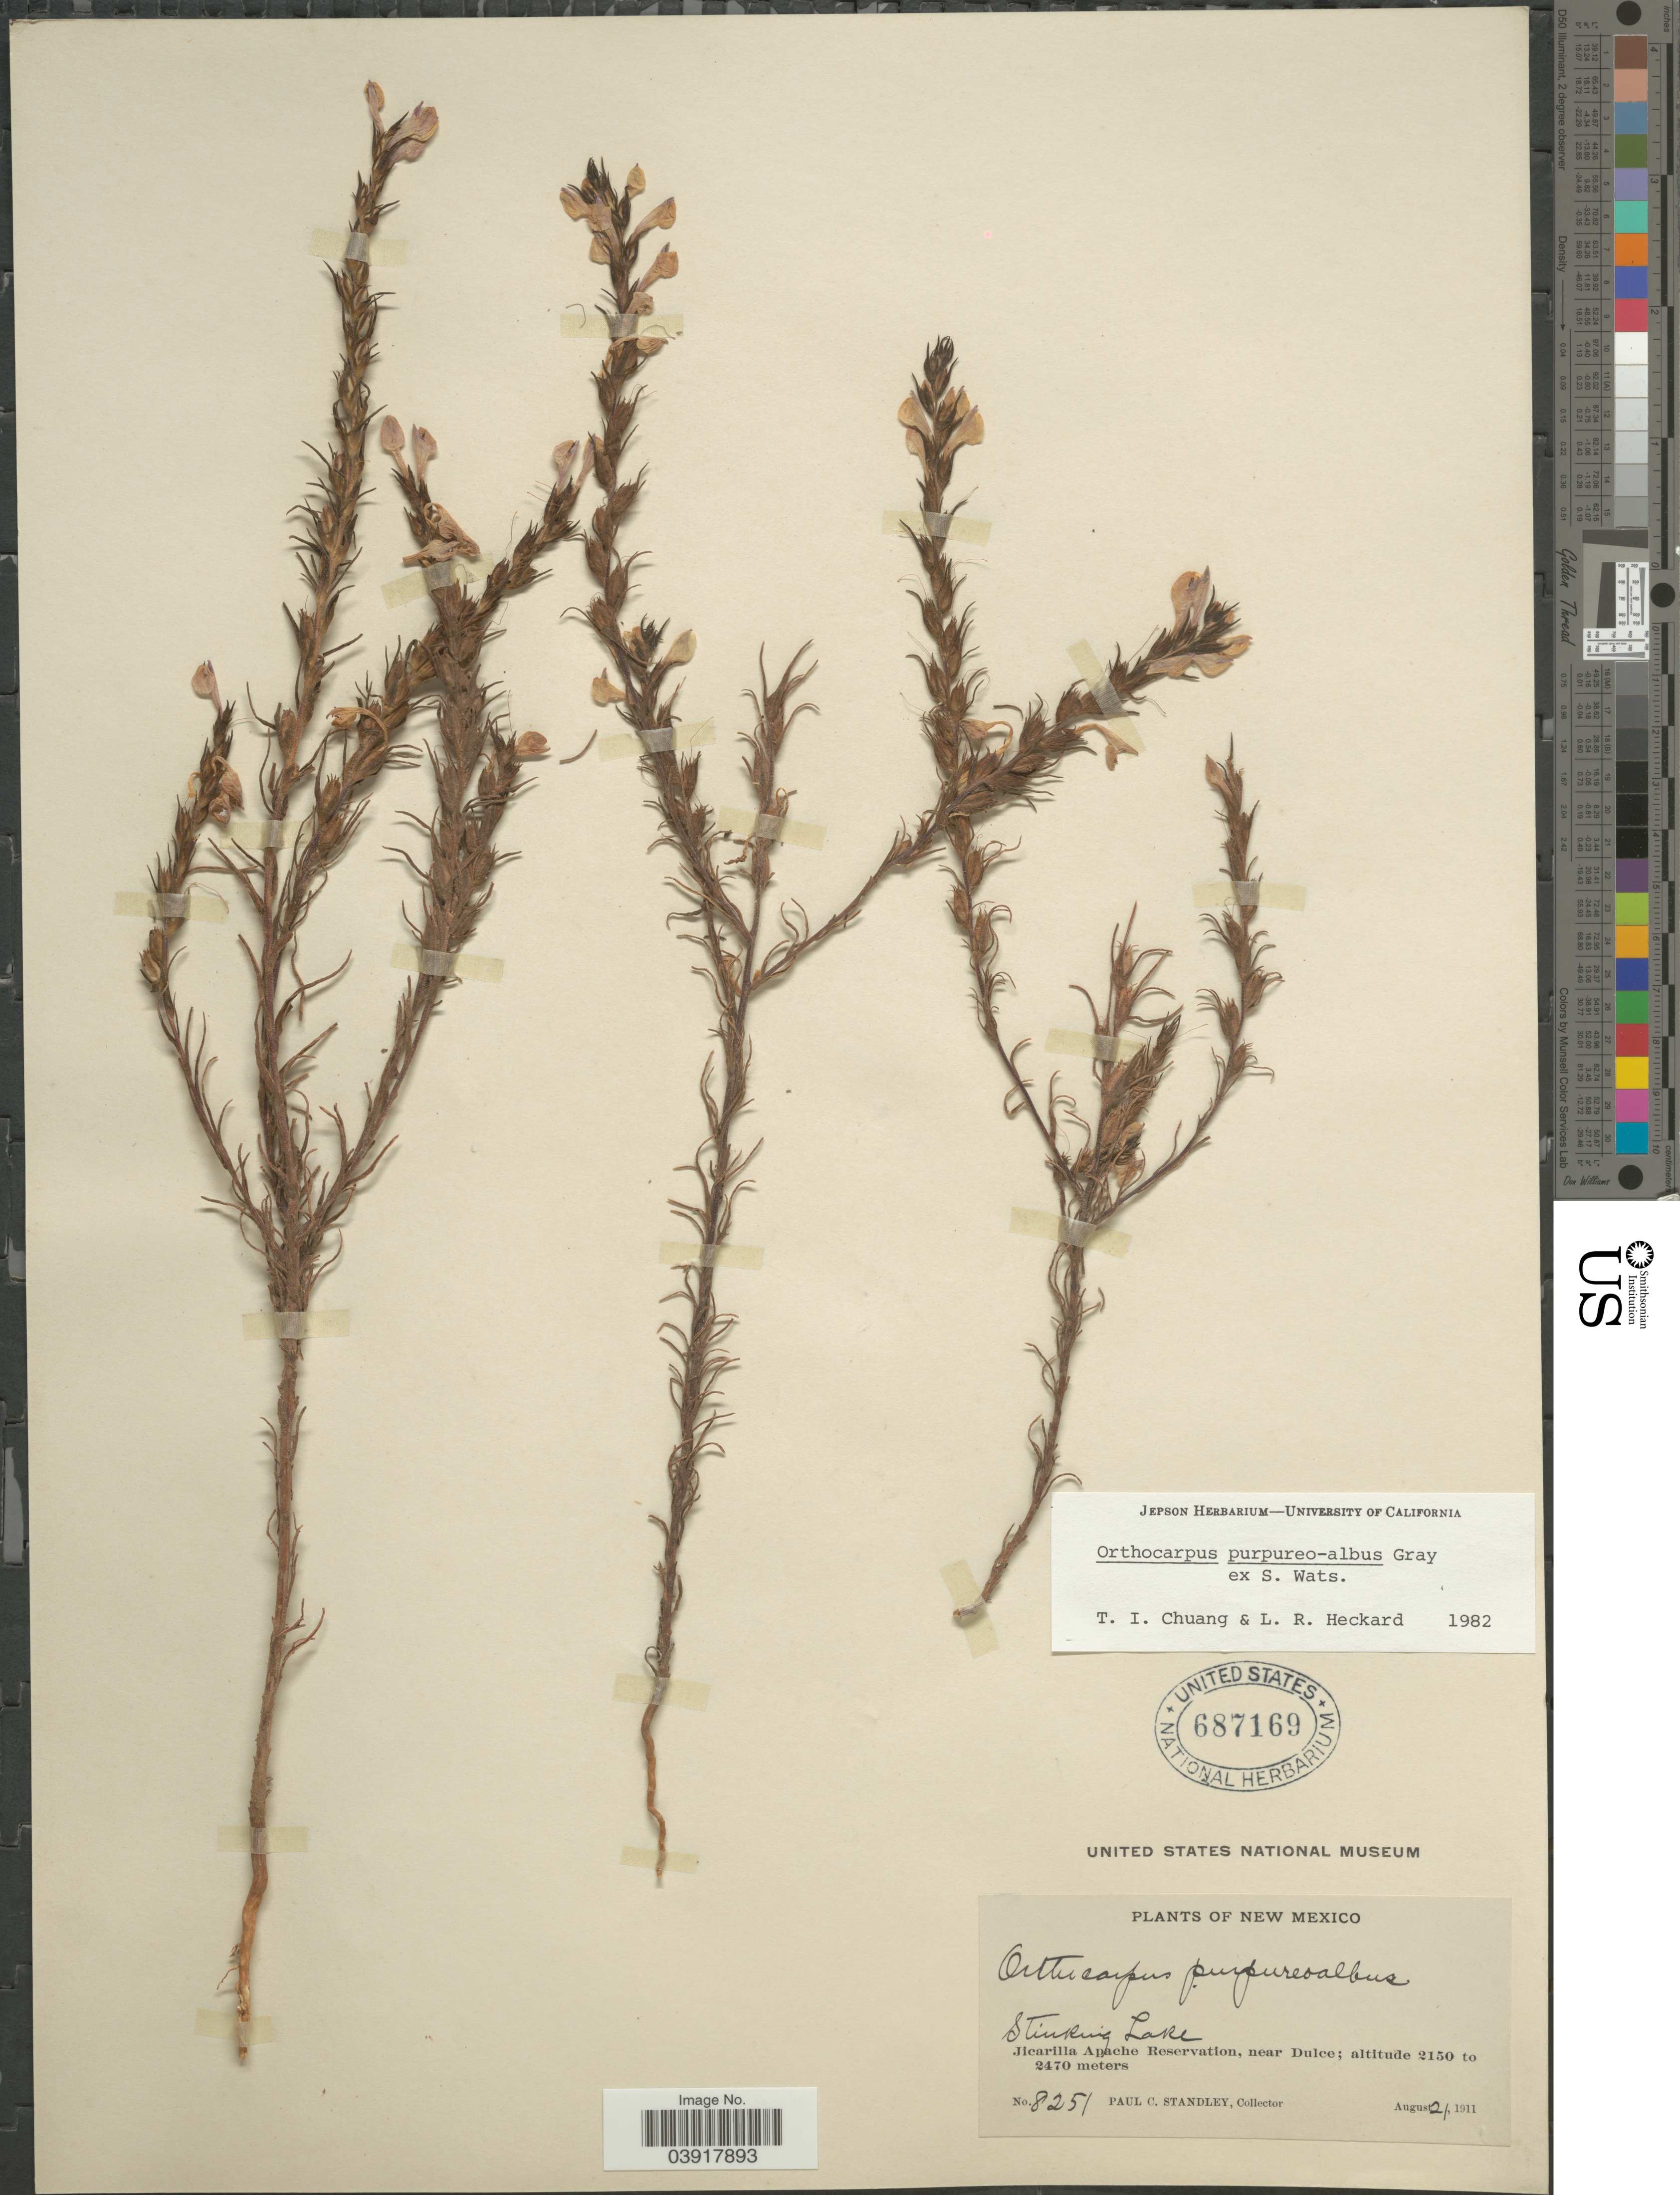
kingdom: Plantae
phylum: Tracheophyta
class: Magnoliopsida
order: Lamiales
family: Orobanchaceae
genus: Orthocarpus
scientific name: Orthocarpus purpureo-albus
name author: A. Gray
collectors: P. C. Standley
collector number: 8251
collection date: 1911-08-21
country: United States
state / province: New Mexico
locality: Stinking Lake. Jicarilla Apache Reservation, near Dulce.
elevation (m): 2150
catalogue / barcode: US 687169